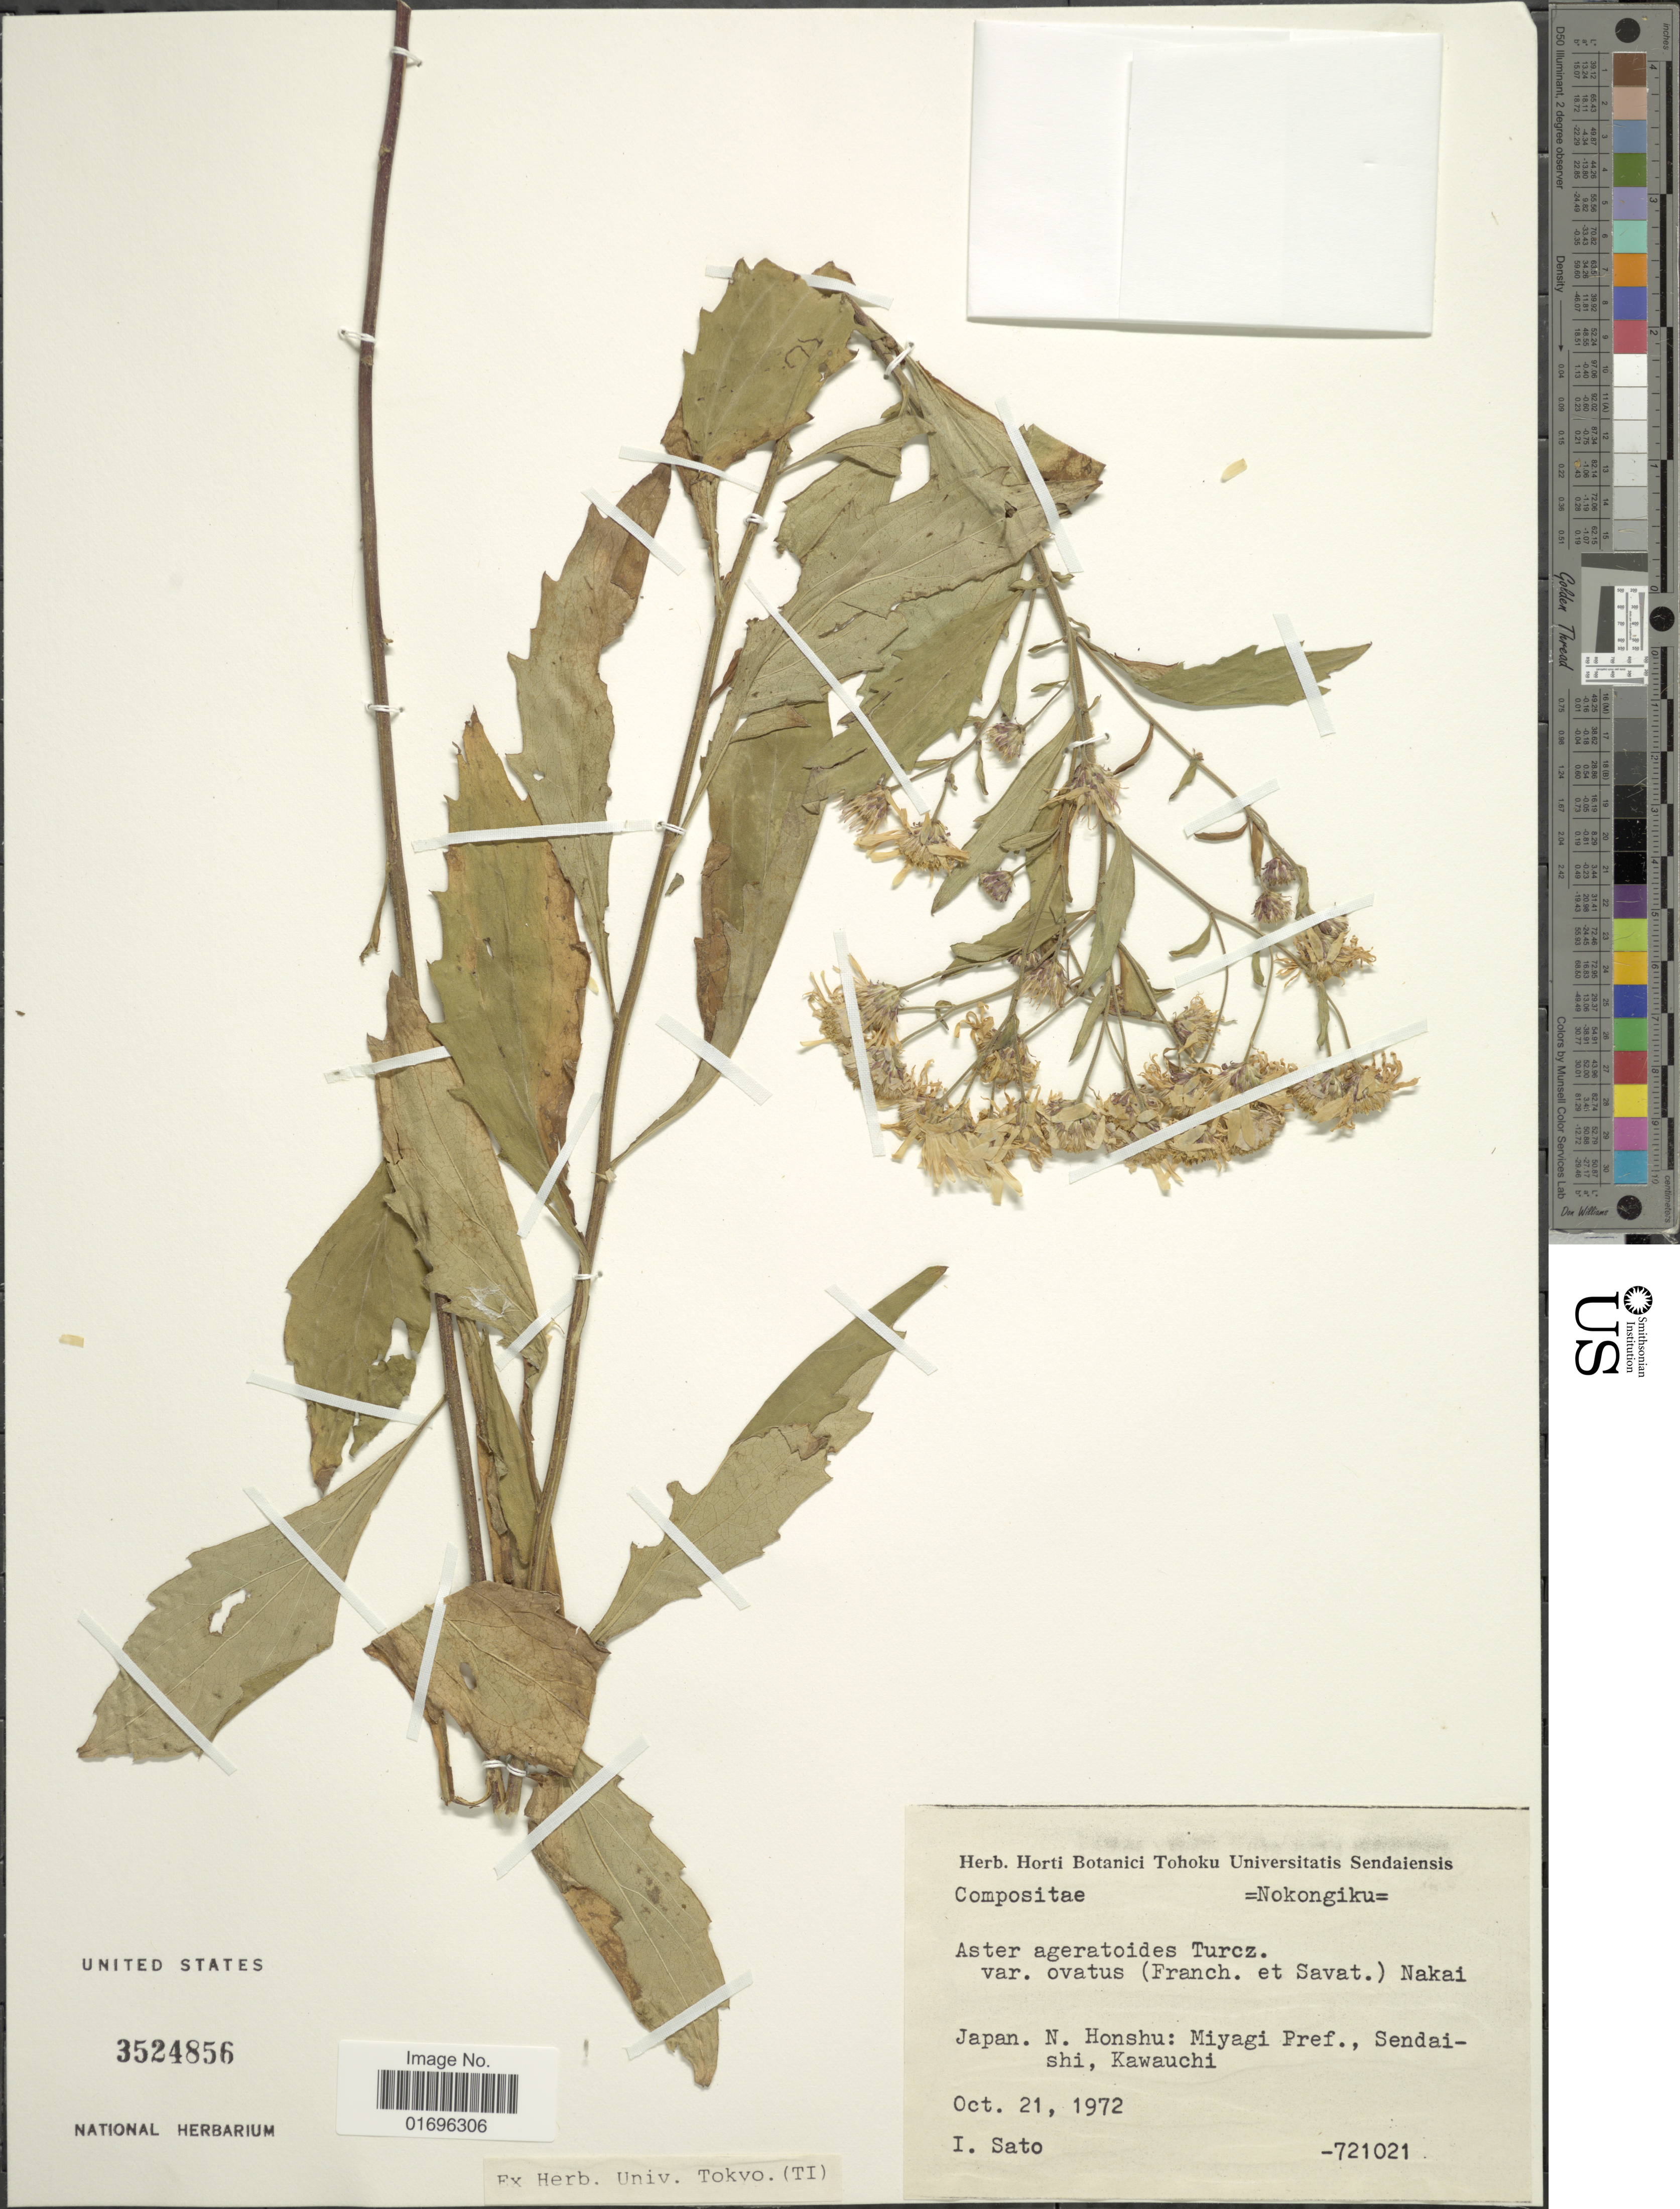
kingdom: Plantae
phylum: Tracheophyta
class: Magnoliopsida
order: Asterales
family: Asteraceae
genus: Aster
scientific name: Aster ageratoides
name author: Turcz.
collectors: I. Sato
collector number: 721021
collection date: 1972-10-21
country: Japan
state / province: Miyagi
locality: Japan. N. Honshu: Miyagi Pref., Sendai-shi, Kawauchi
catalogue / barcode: US 3524856